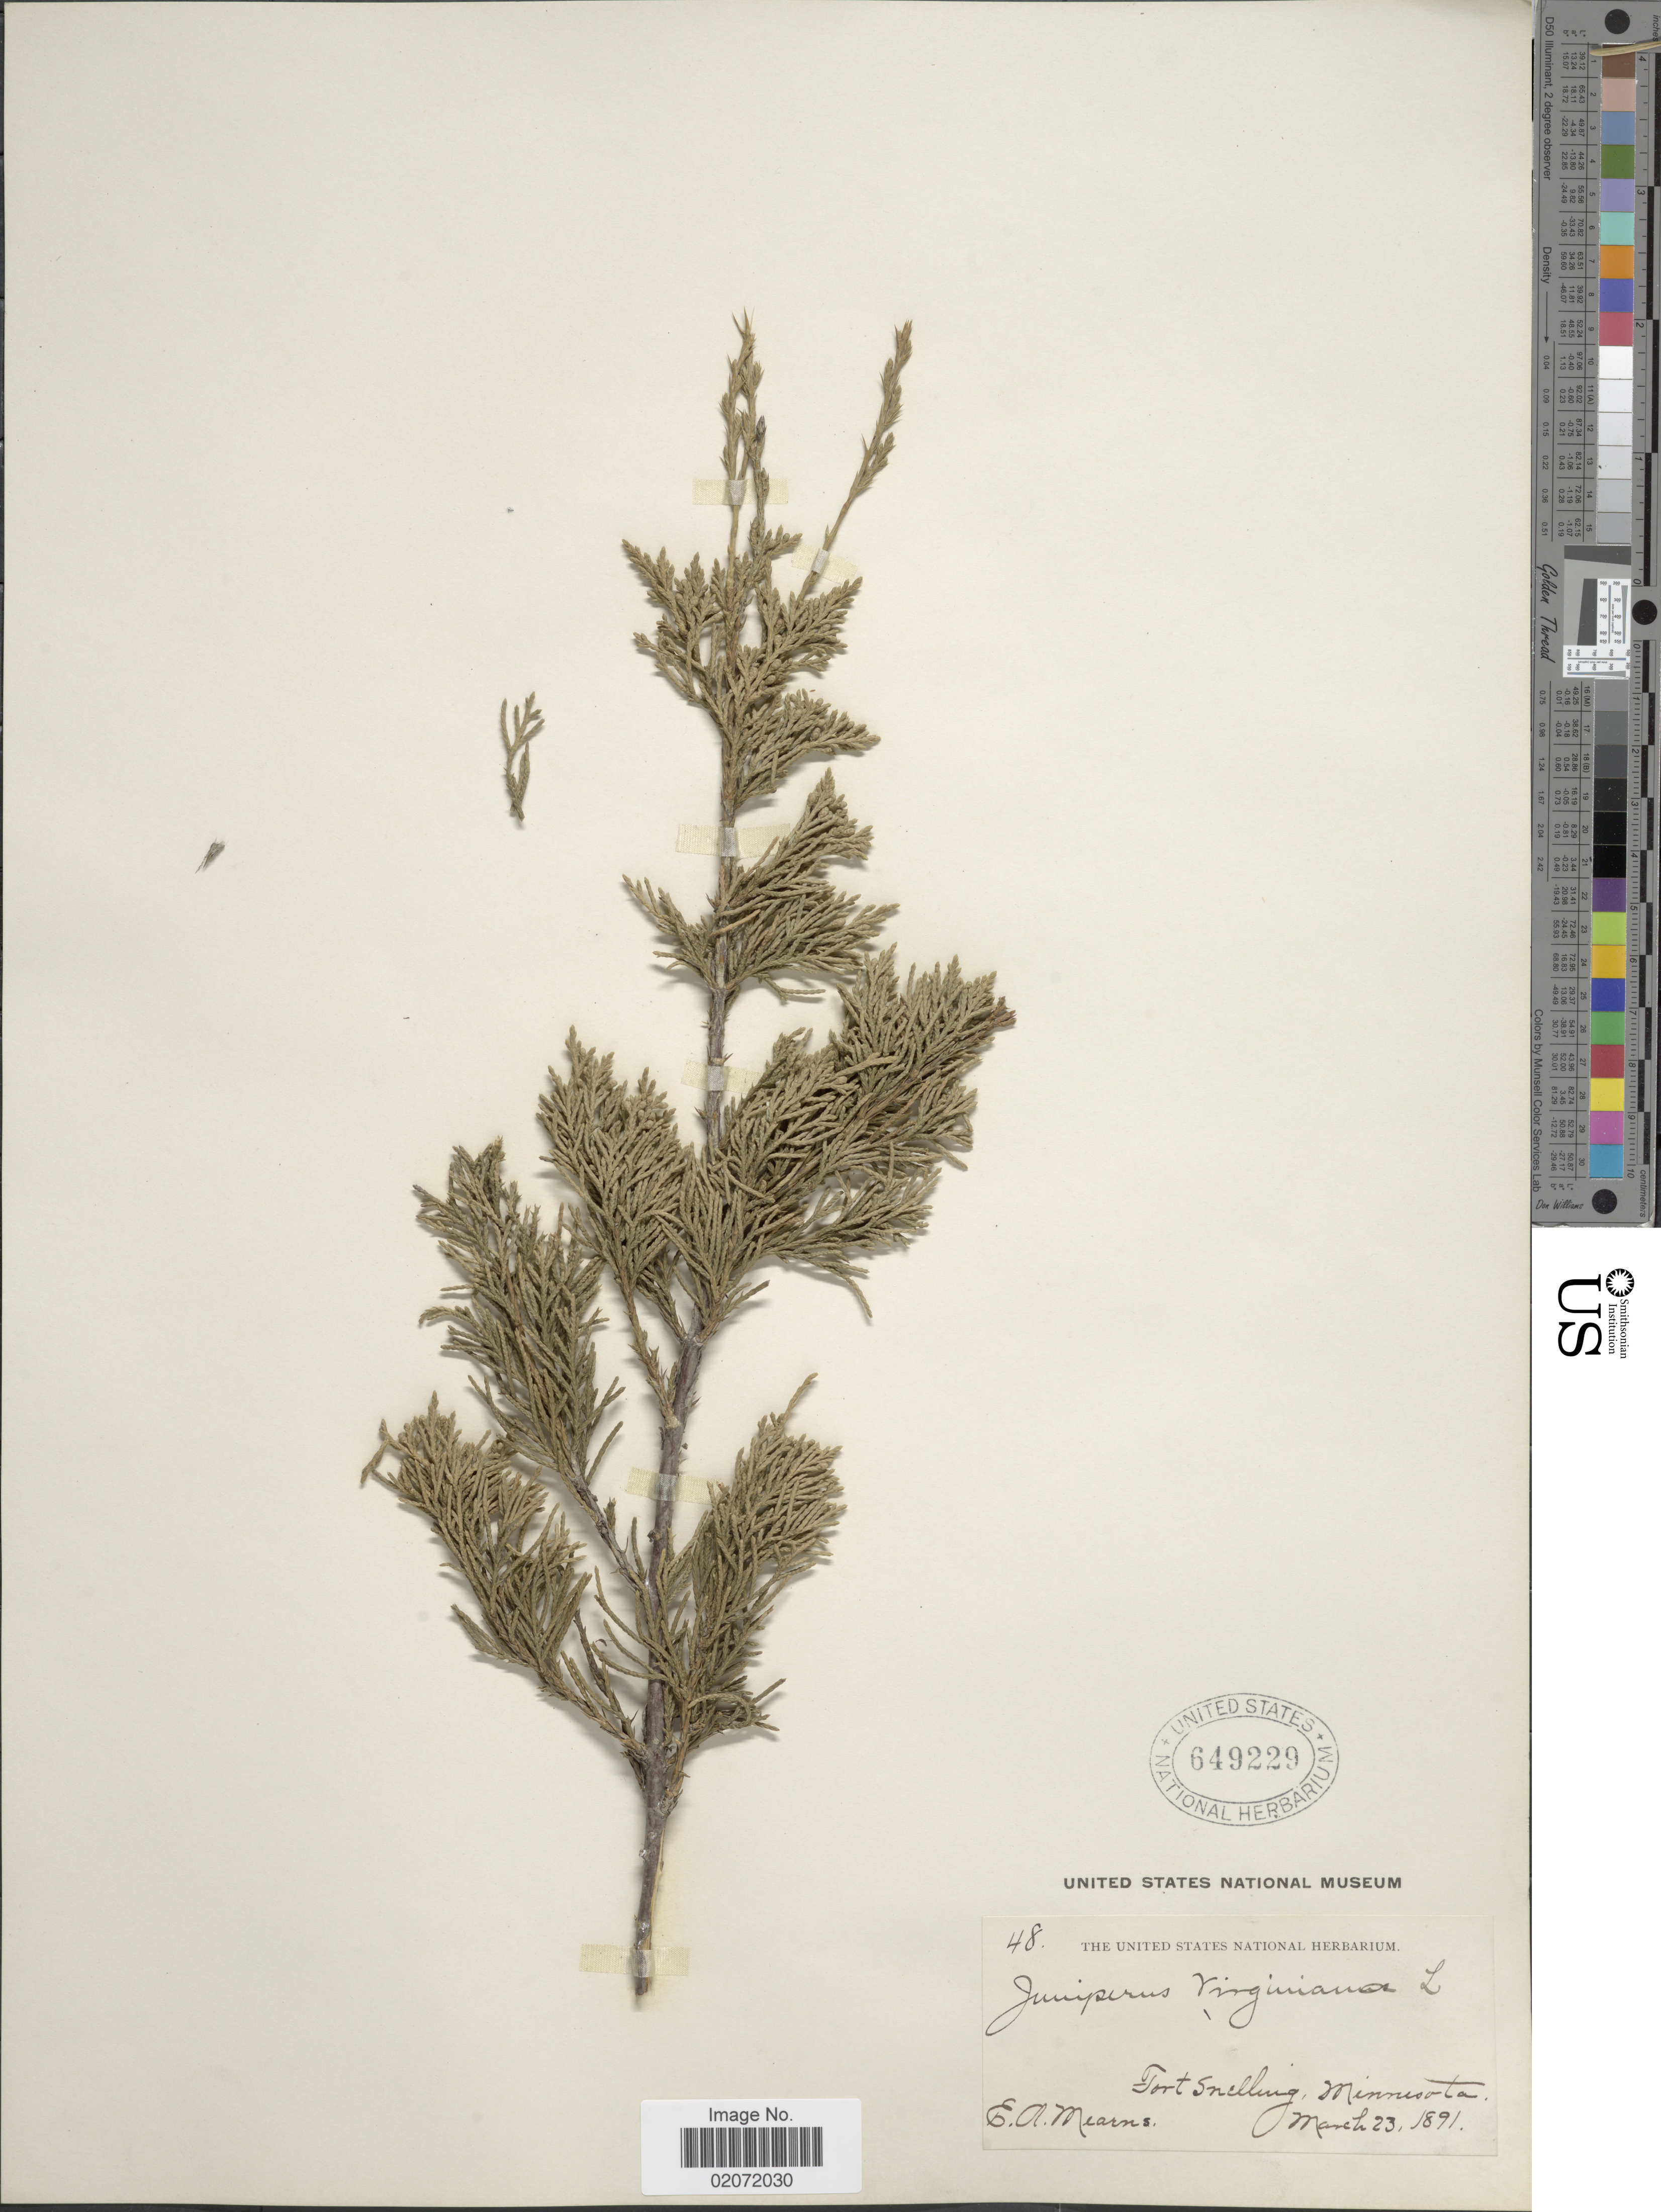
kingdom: Plantae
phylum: Tracheophyta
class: Pinopsida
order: Pinales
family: Cupressaceae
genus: Juniperus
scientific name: Juniperus virginiana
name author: L.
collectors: E. A. Mearns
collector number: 48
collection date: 1891-03-23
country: United States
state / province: Minnesota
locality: Fort Snelling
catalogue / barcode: US 649229